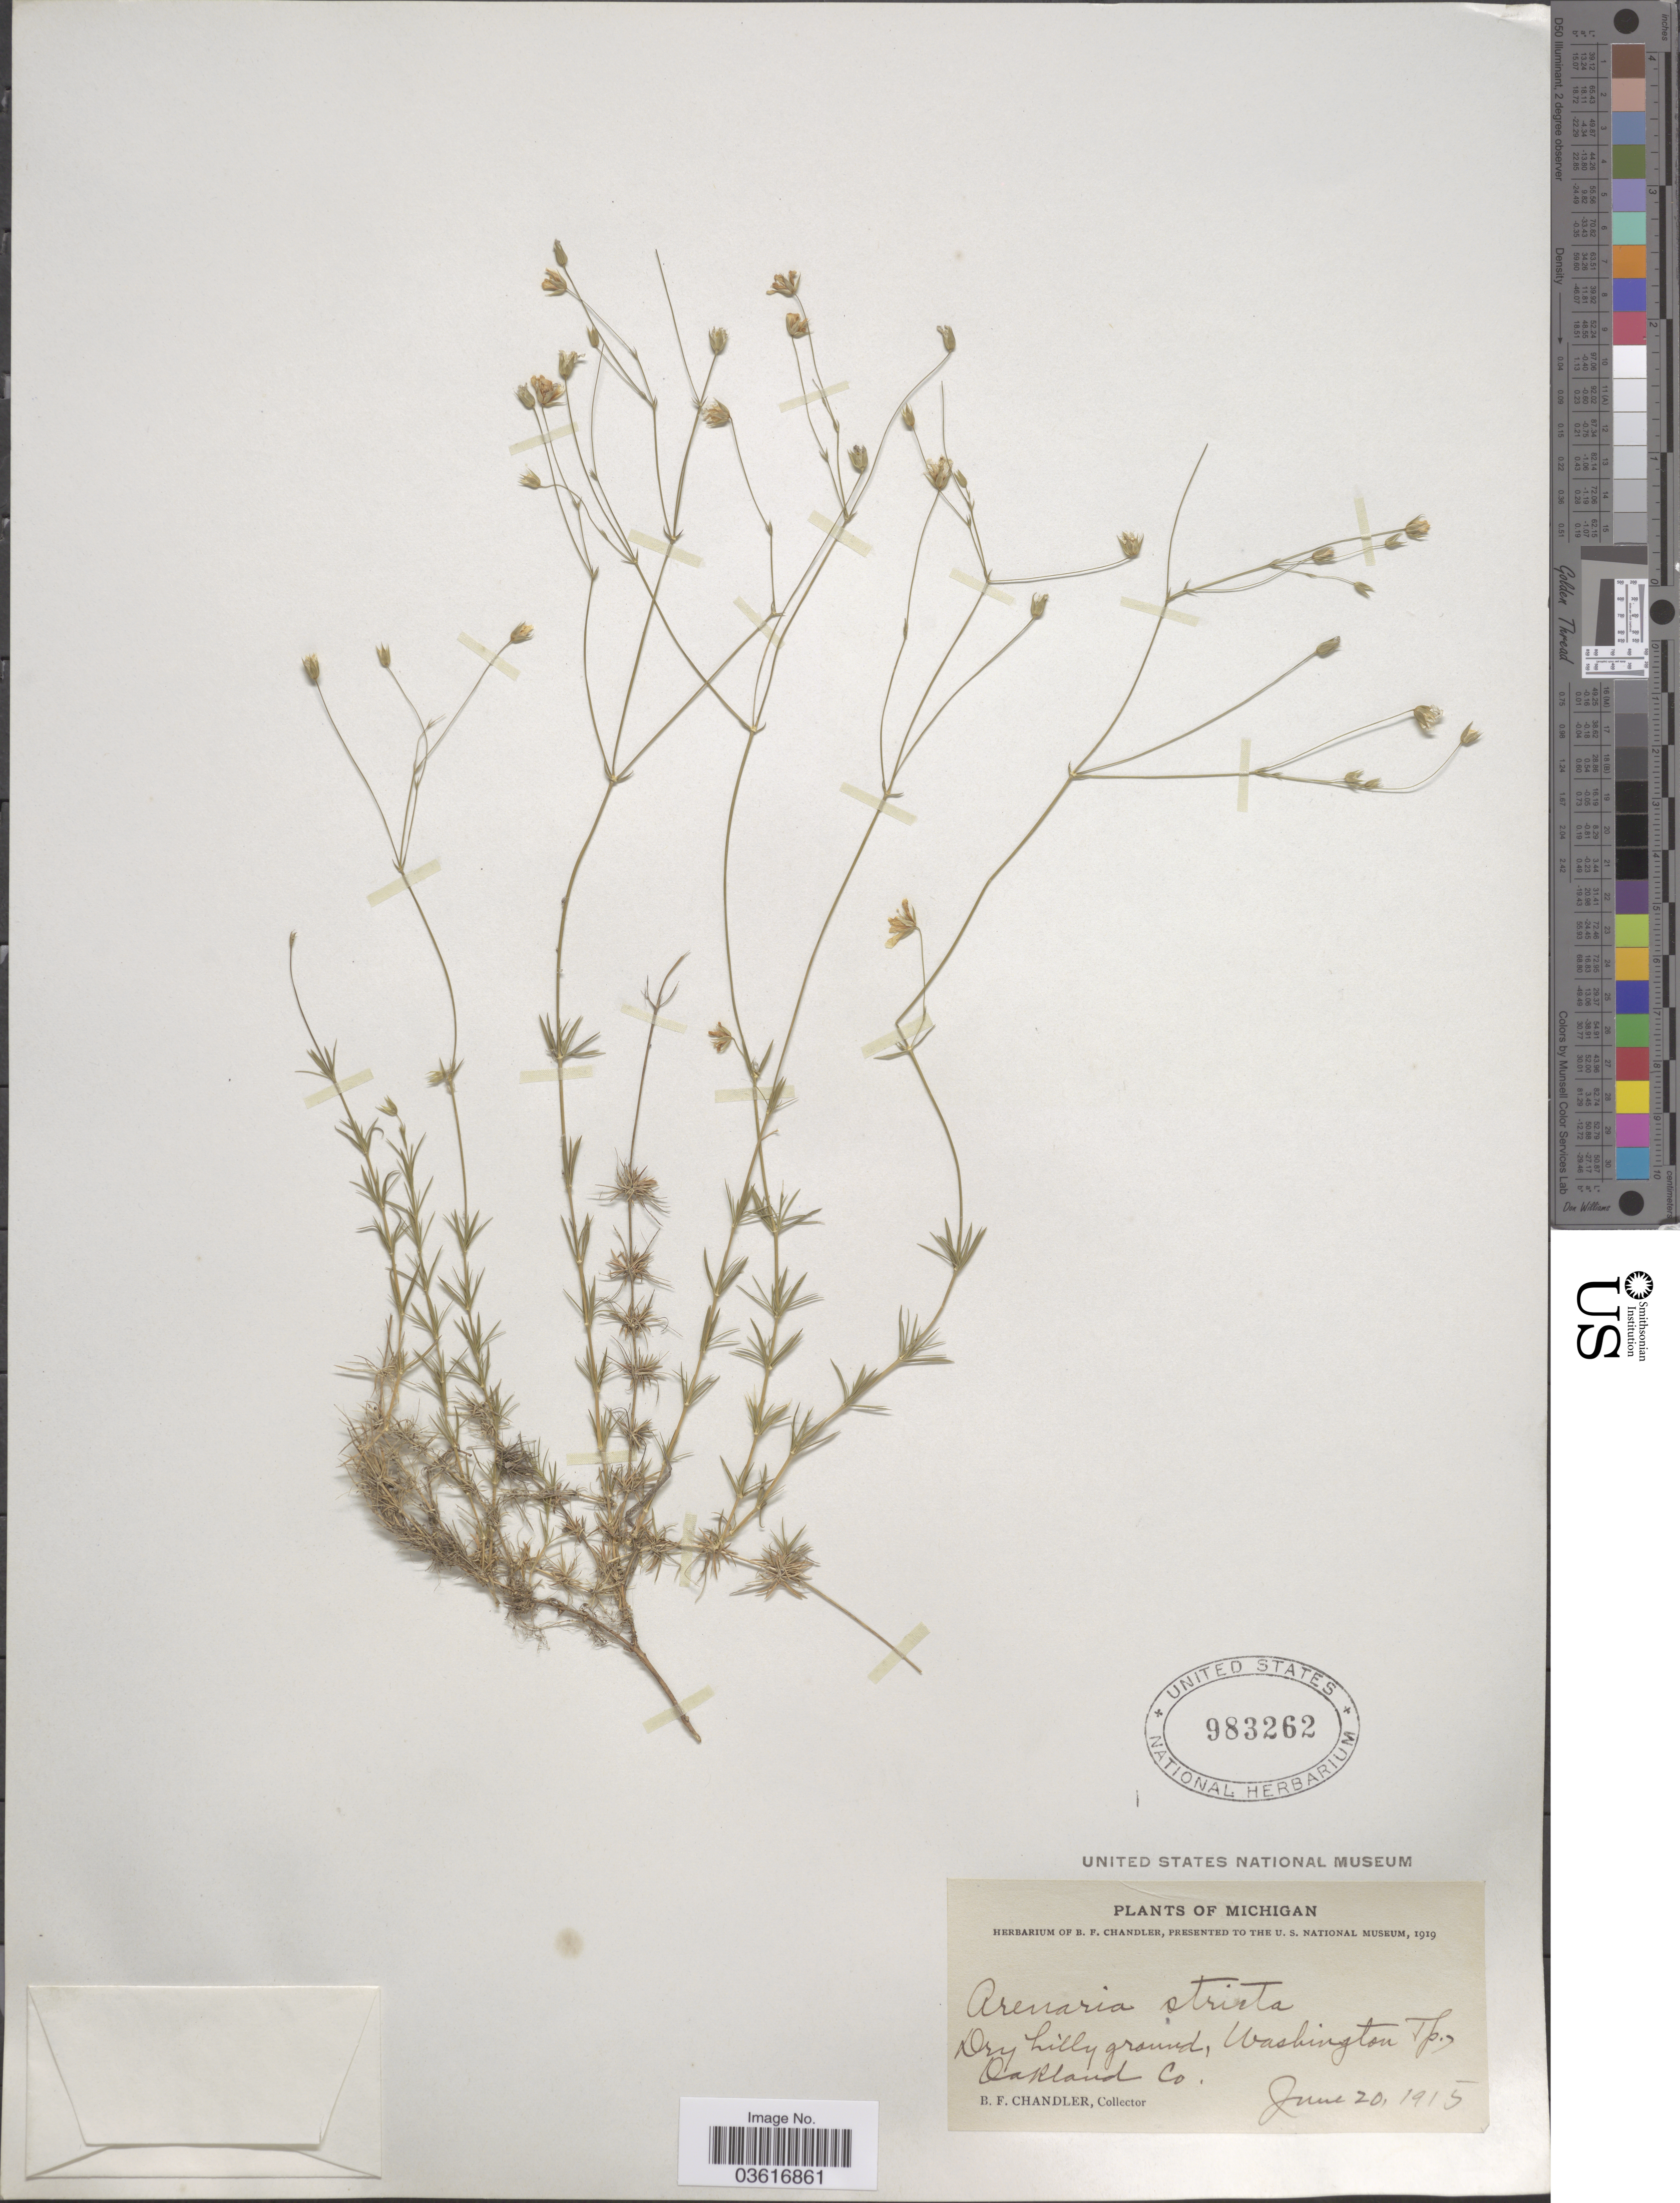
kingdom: Plantae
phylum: Tracheophyta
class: Magnoliopsida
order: Caryophyllales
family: Caryophyllaceae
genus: Minuartia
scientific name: Minuartia stricta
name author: (Sw.) Hiern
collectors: B. F. Chandler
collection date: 1915-06-20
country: United States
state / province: Michigan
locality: Washington Tp., Oakland Co.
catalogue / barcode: US 983262